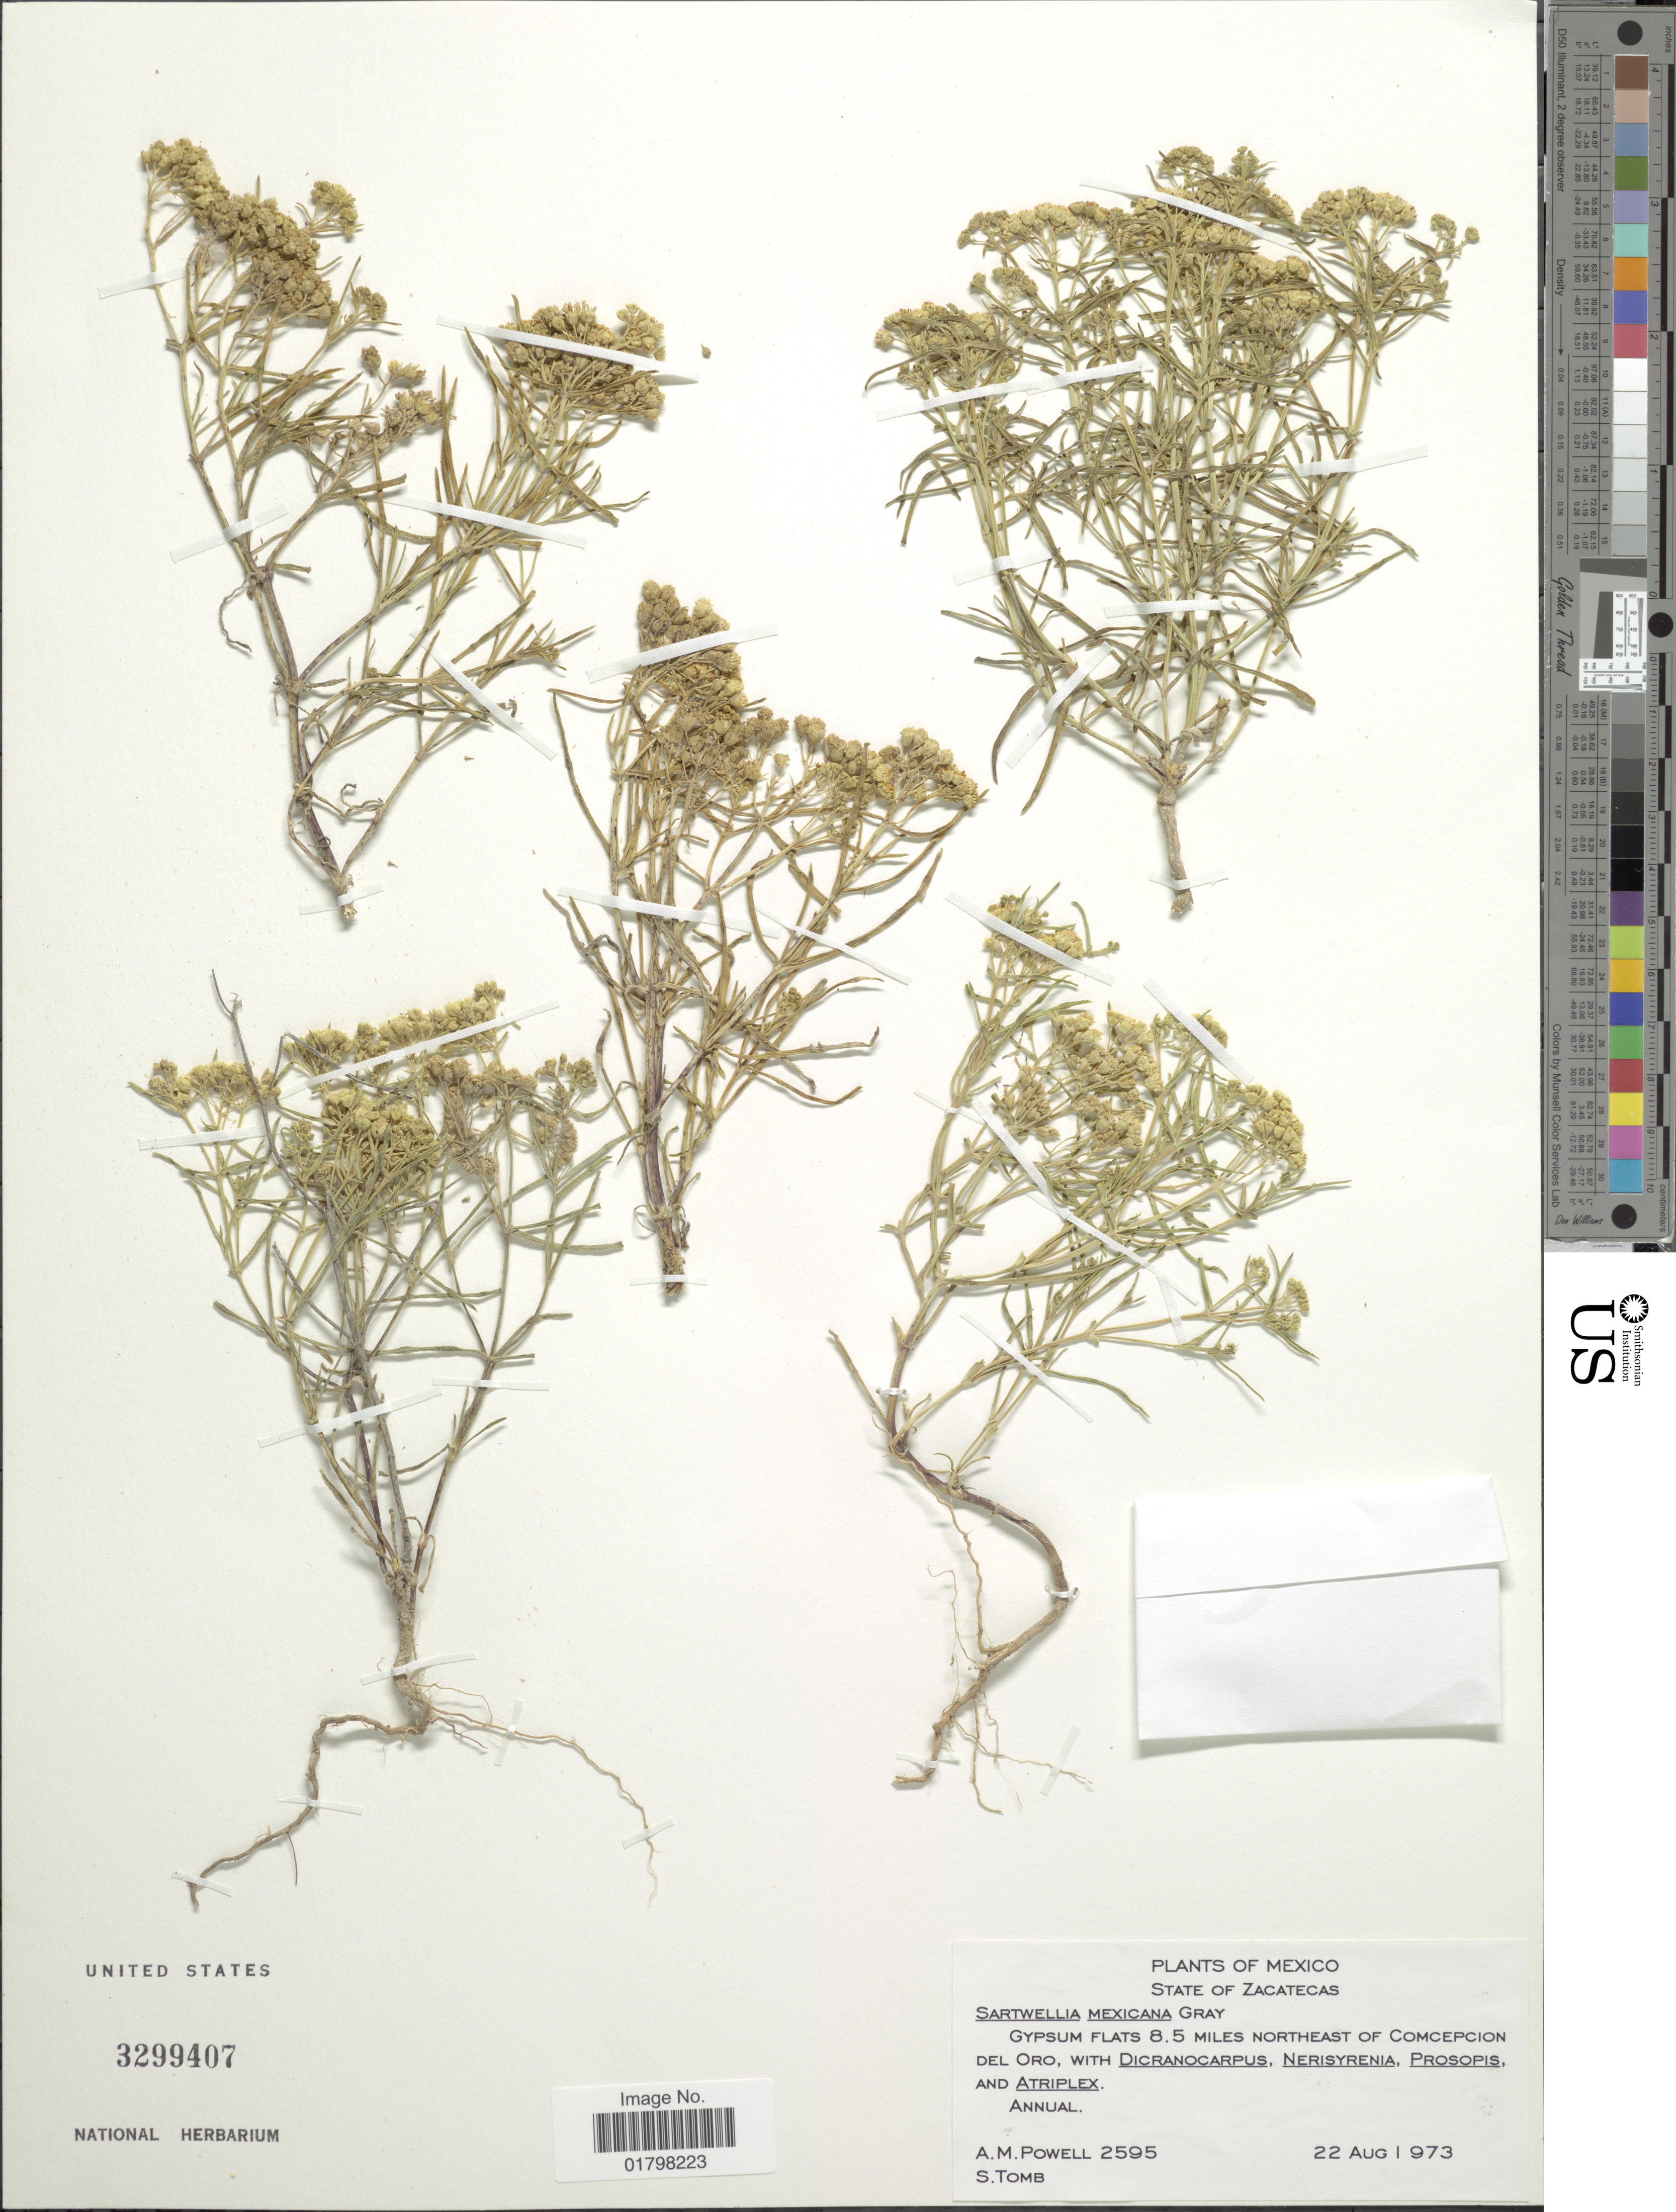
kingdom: Plantae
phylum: Tracheophyta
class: Magnoliopsida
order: Asterales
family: Asteraceae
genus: Sartwellia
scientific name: Sartwellia mexicana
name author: A. Gray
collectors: A. M. Powell & S. Tomb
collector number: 2595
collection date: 1973-08-22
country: Mexico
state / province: Zacatecas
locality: State of Zacatecas. Gypsum flats 8.5 miles Northeast of Comcepcion del Oro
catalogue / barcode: US 3299407